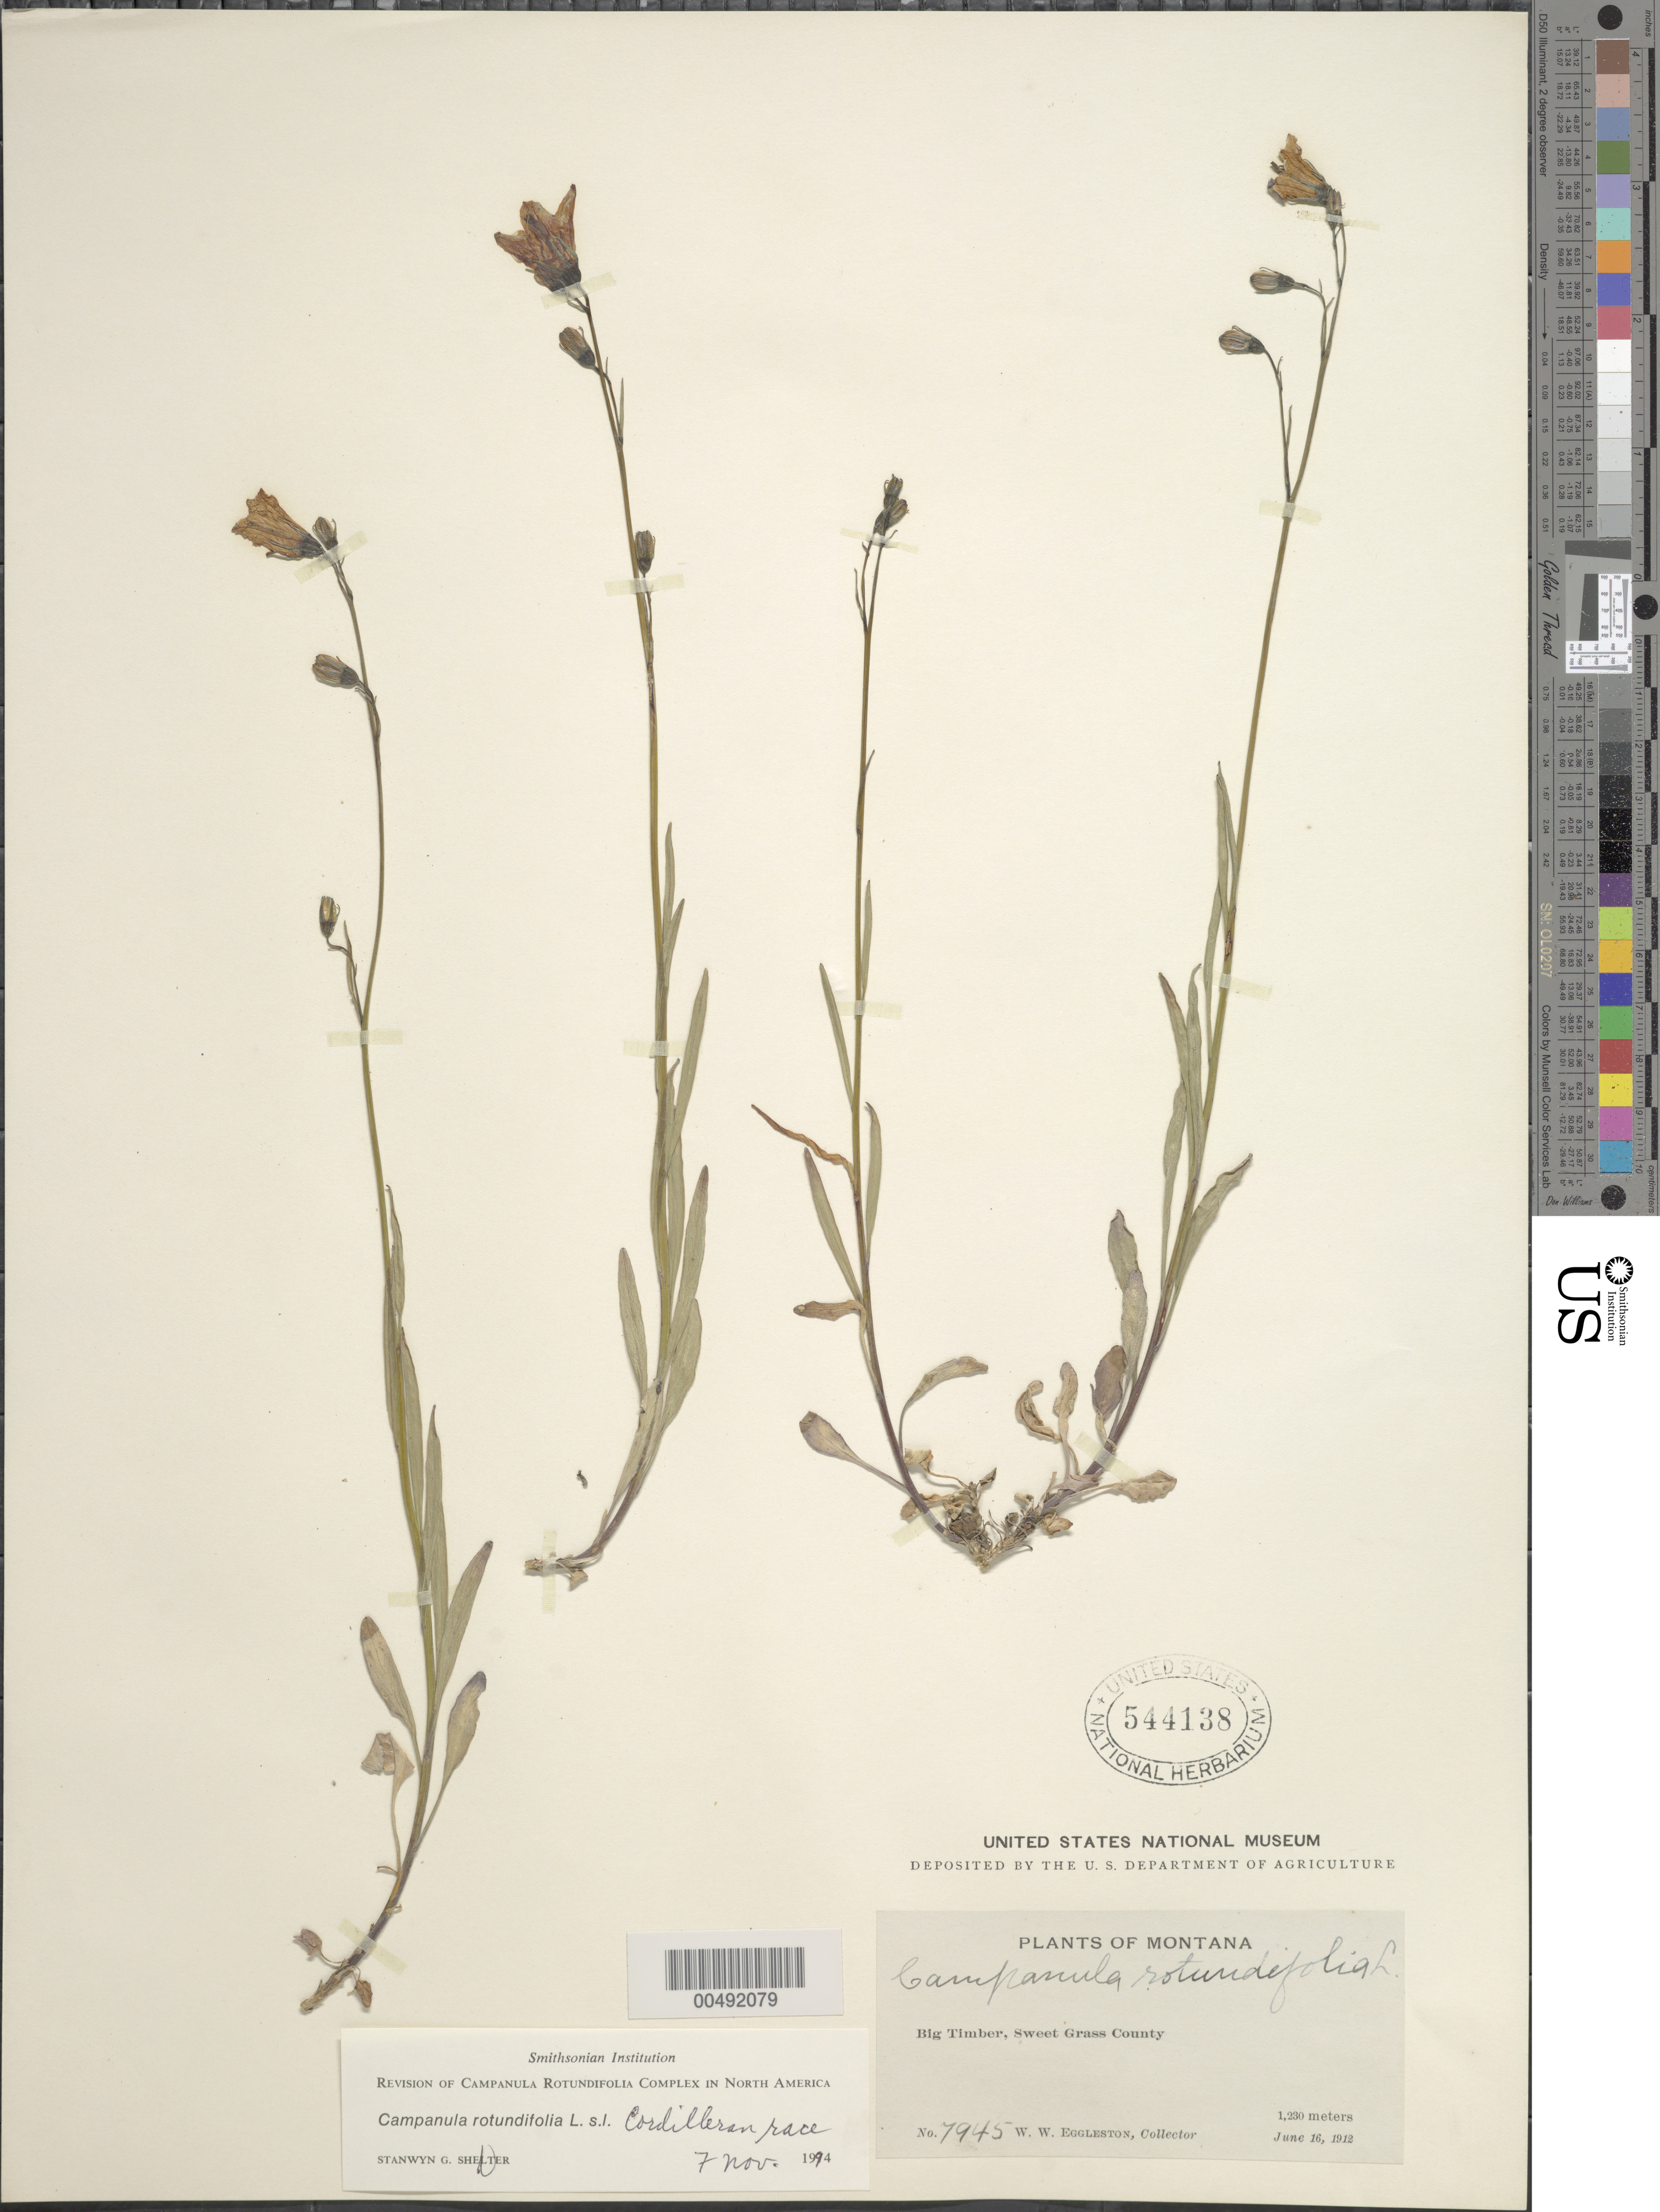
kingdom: Plantae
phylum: Tracheophyta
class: Magnoliopsida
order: Asterales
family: Campanulaceae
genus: Campanula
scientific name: Campanula rotundifolia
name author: L.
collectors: W. W. Eggleston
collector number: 7945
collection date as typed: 16 Jun 1912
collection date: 1912-06-16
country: United States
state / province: Montana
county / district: Sweet Grass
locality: Big Timber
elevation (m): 1230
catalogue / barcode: US 544138